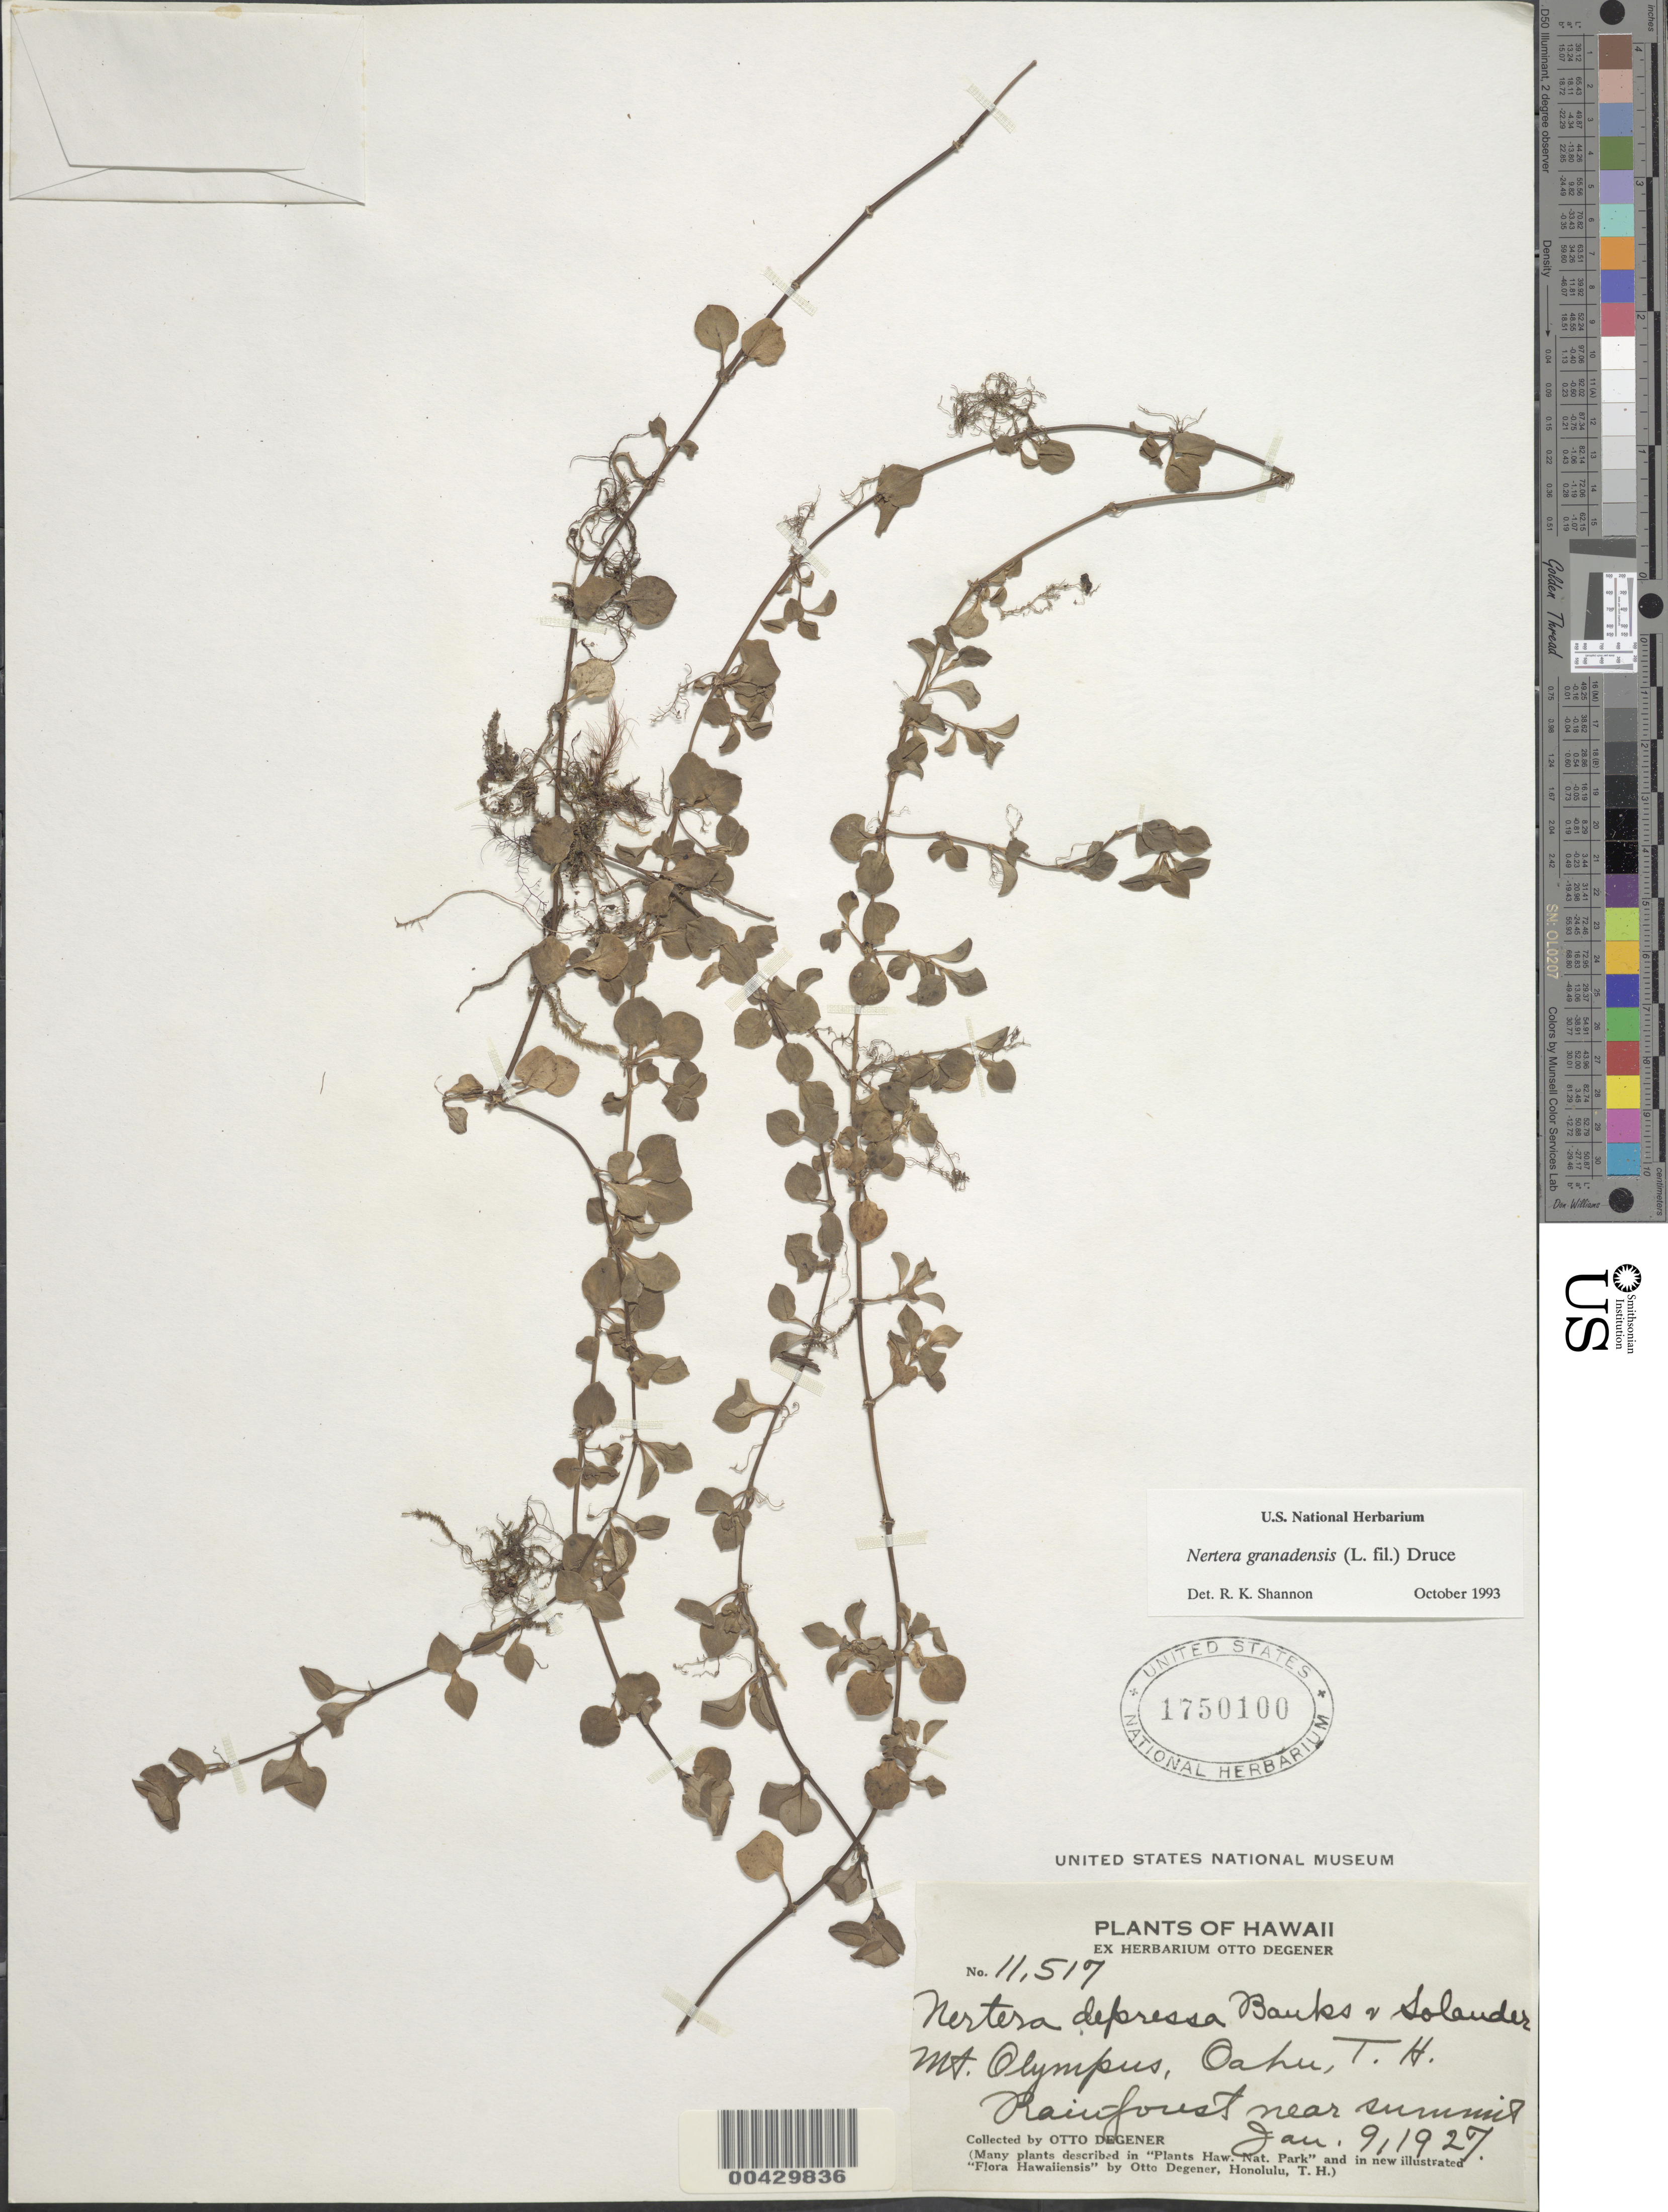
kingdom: Plantae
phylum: Tracheophyta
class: Magnoliopsida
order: Gentianales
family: Rubiaceae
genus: Nertera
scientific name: Nertera granadensis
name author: (Mutis ex L. f.) Druce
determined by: Shannon, R. K., (UNITED STATES)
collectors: O. Degener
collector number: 11517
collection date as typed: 9 Jan 1927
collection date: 1927-01-09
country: United States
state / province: Hawaii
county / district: Honolulu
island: Oahu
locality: Mount Olympus, near summit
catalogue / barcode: US 1750100